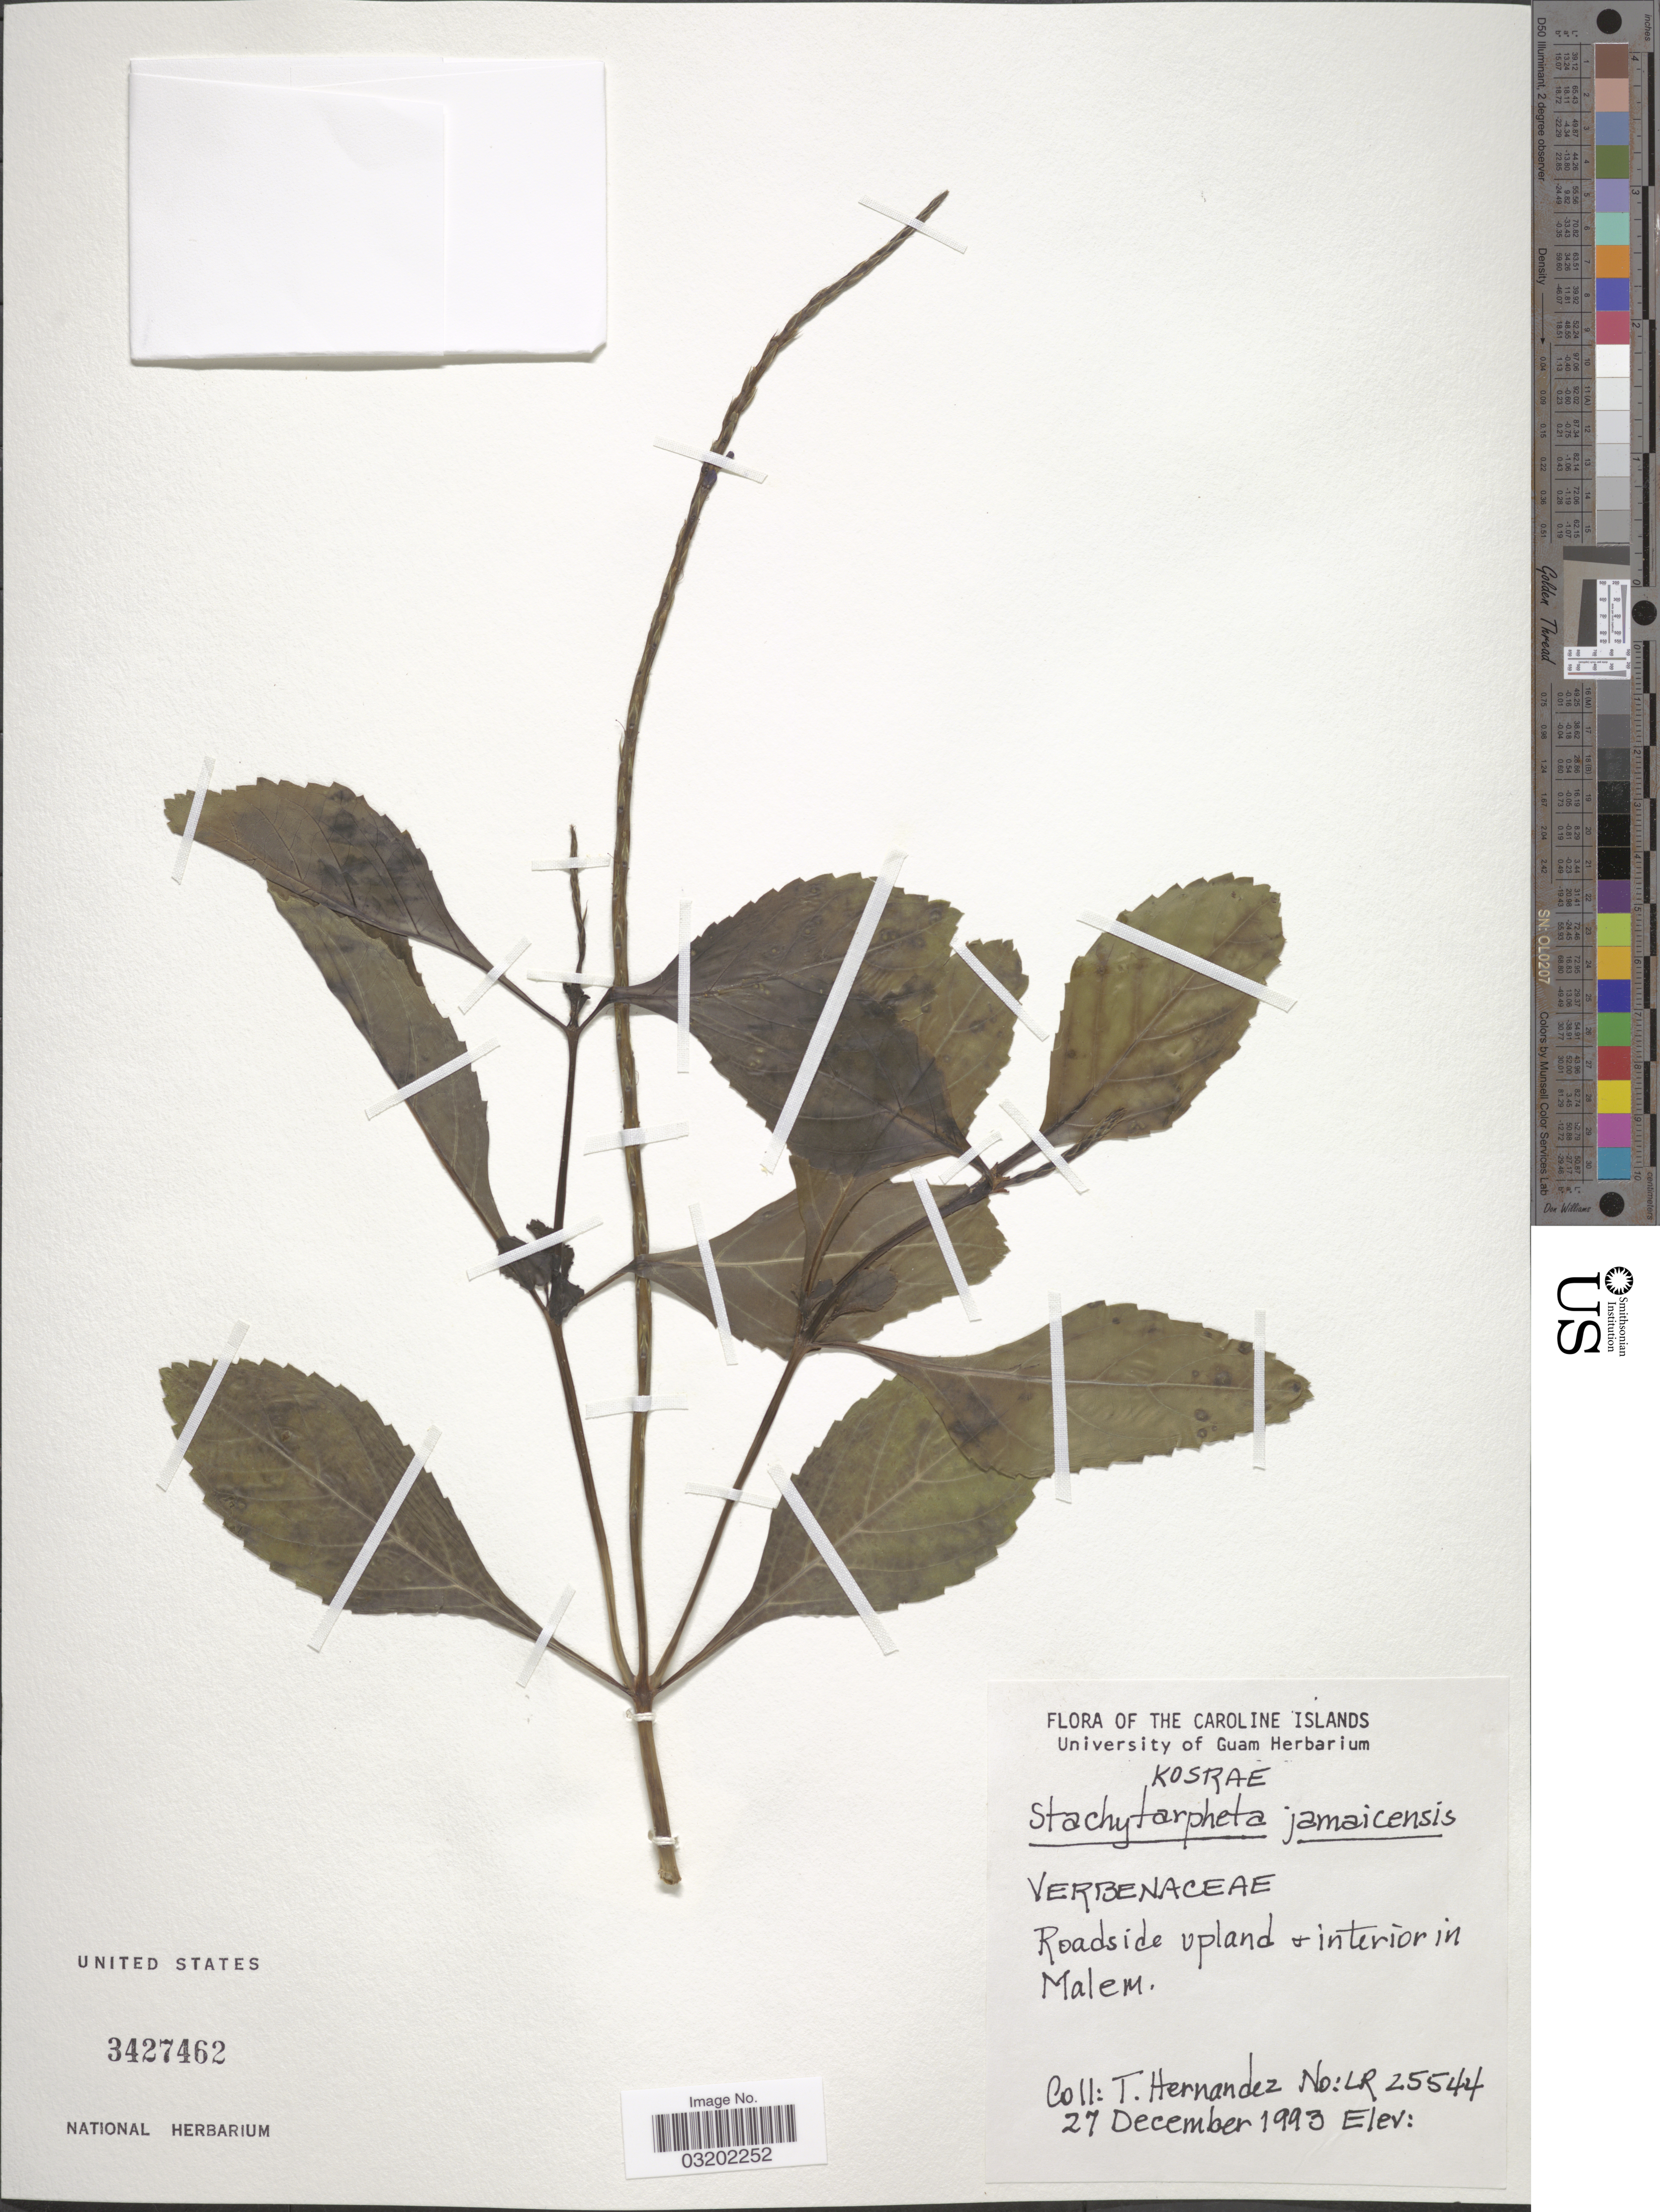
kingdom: Plantae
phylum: Tracheophyta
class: Magnoliopsida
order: Lamiales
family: Verbenaceae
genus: Stachytarpheta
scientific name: Stachytarpheta jamaicensis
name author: (L.) Vahl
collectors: T. Hernandez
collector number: LR25544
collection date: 1993-12-27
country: Micronesia, Federated States of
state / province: Kosrae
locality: Caroline Islands. Roadside upland & interior in Malem.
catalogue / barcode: US 3427462